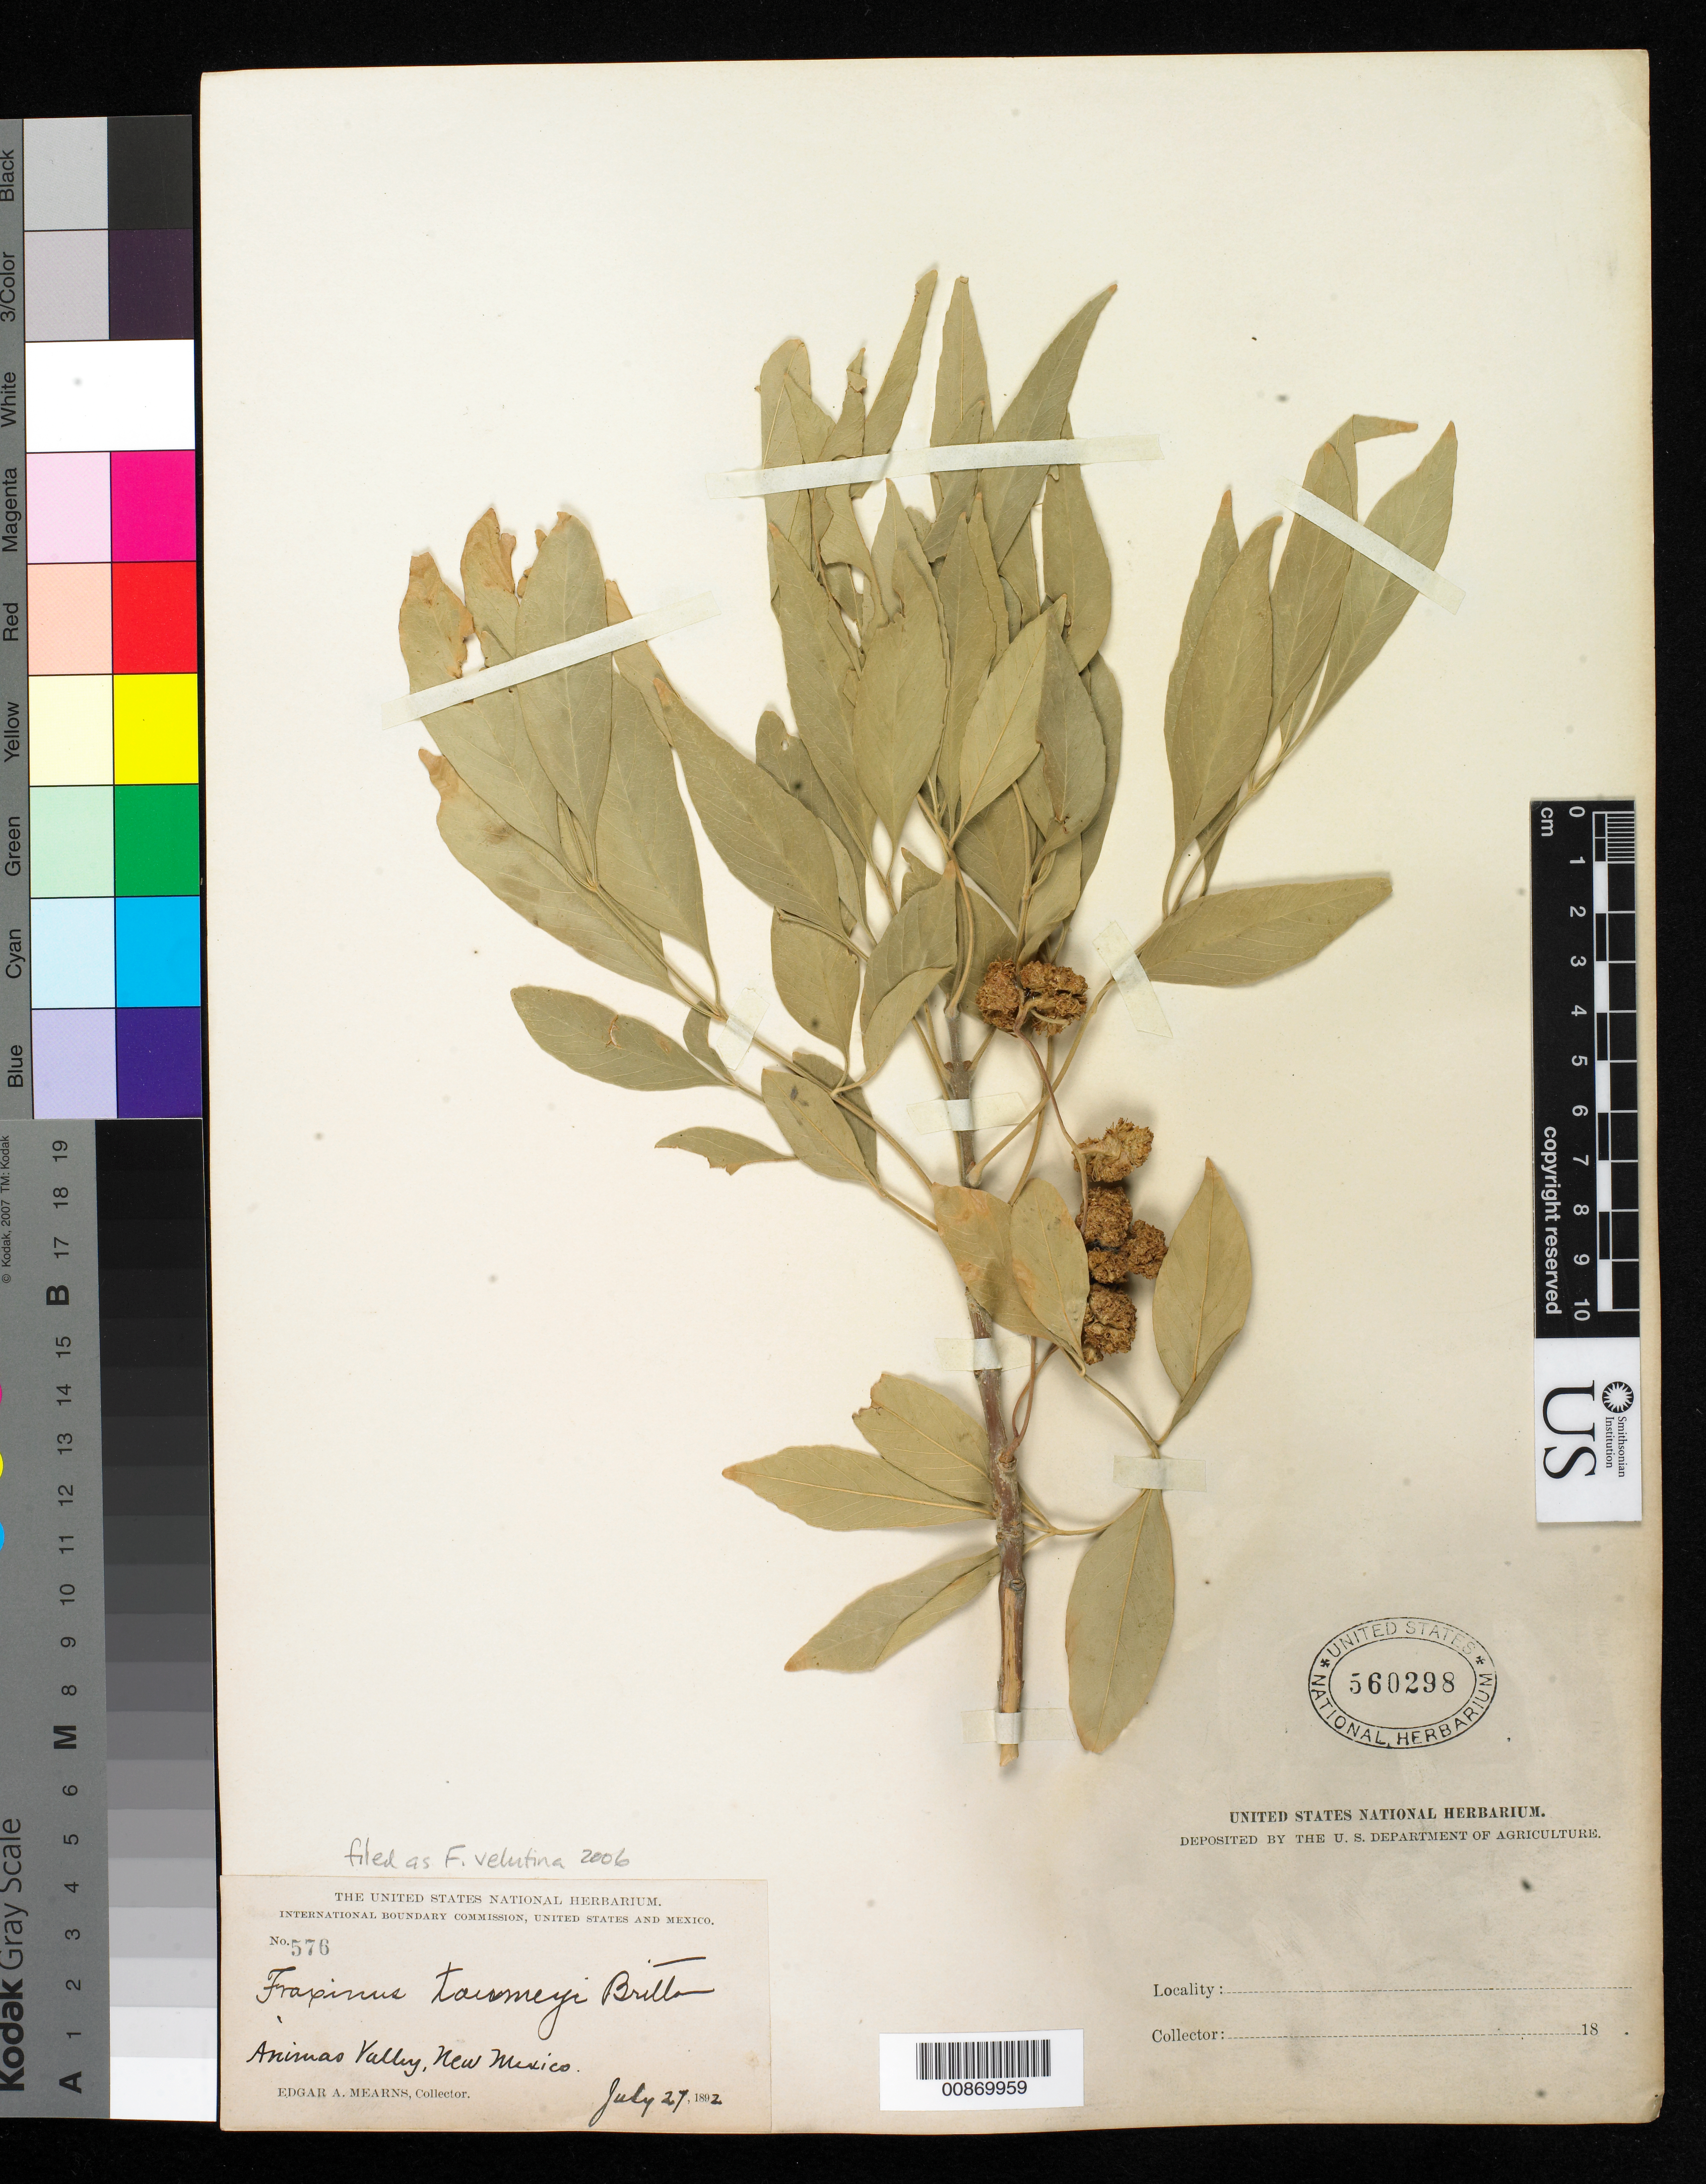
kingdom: Plantae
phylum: Tracheophyta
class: Magnoliopsida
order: Lamiales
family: Oleaceae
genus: Fraxinus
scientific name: Fraxinus velutina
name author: Torr.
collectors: E. A. Mearns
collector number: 576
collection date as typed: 27 Jul 1892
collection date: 1892-07-27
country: United States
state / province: New Mexico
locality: Animas Valley, New Mexico.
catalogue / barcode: US 560298